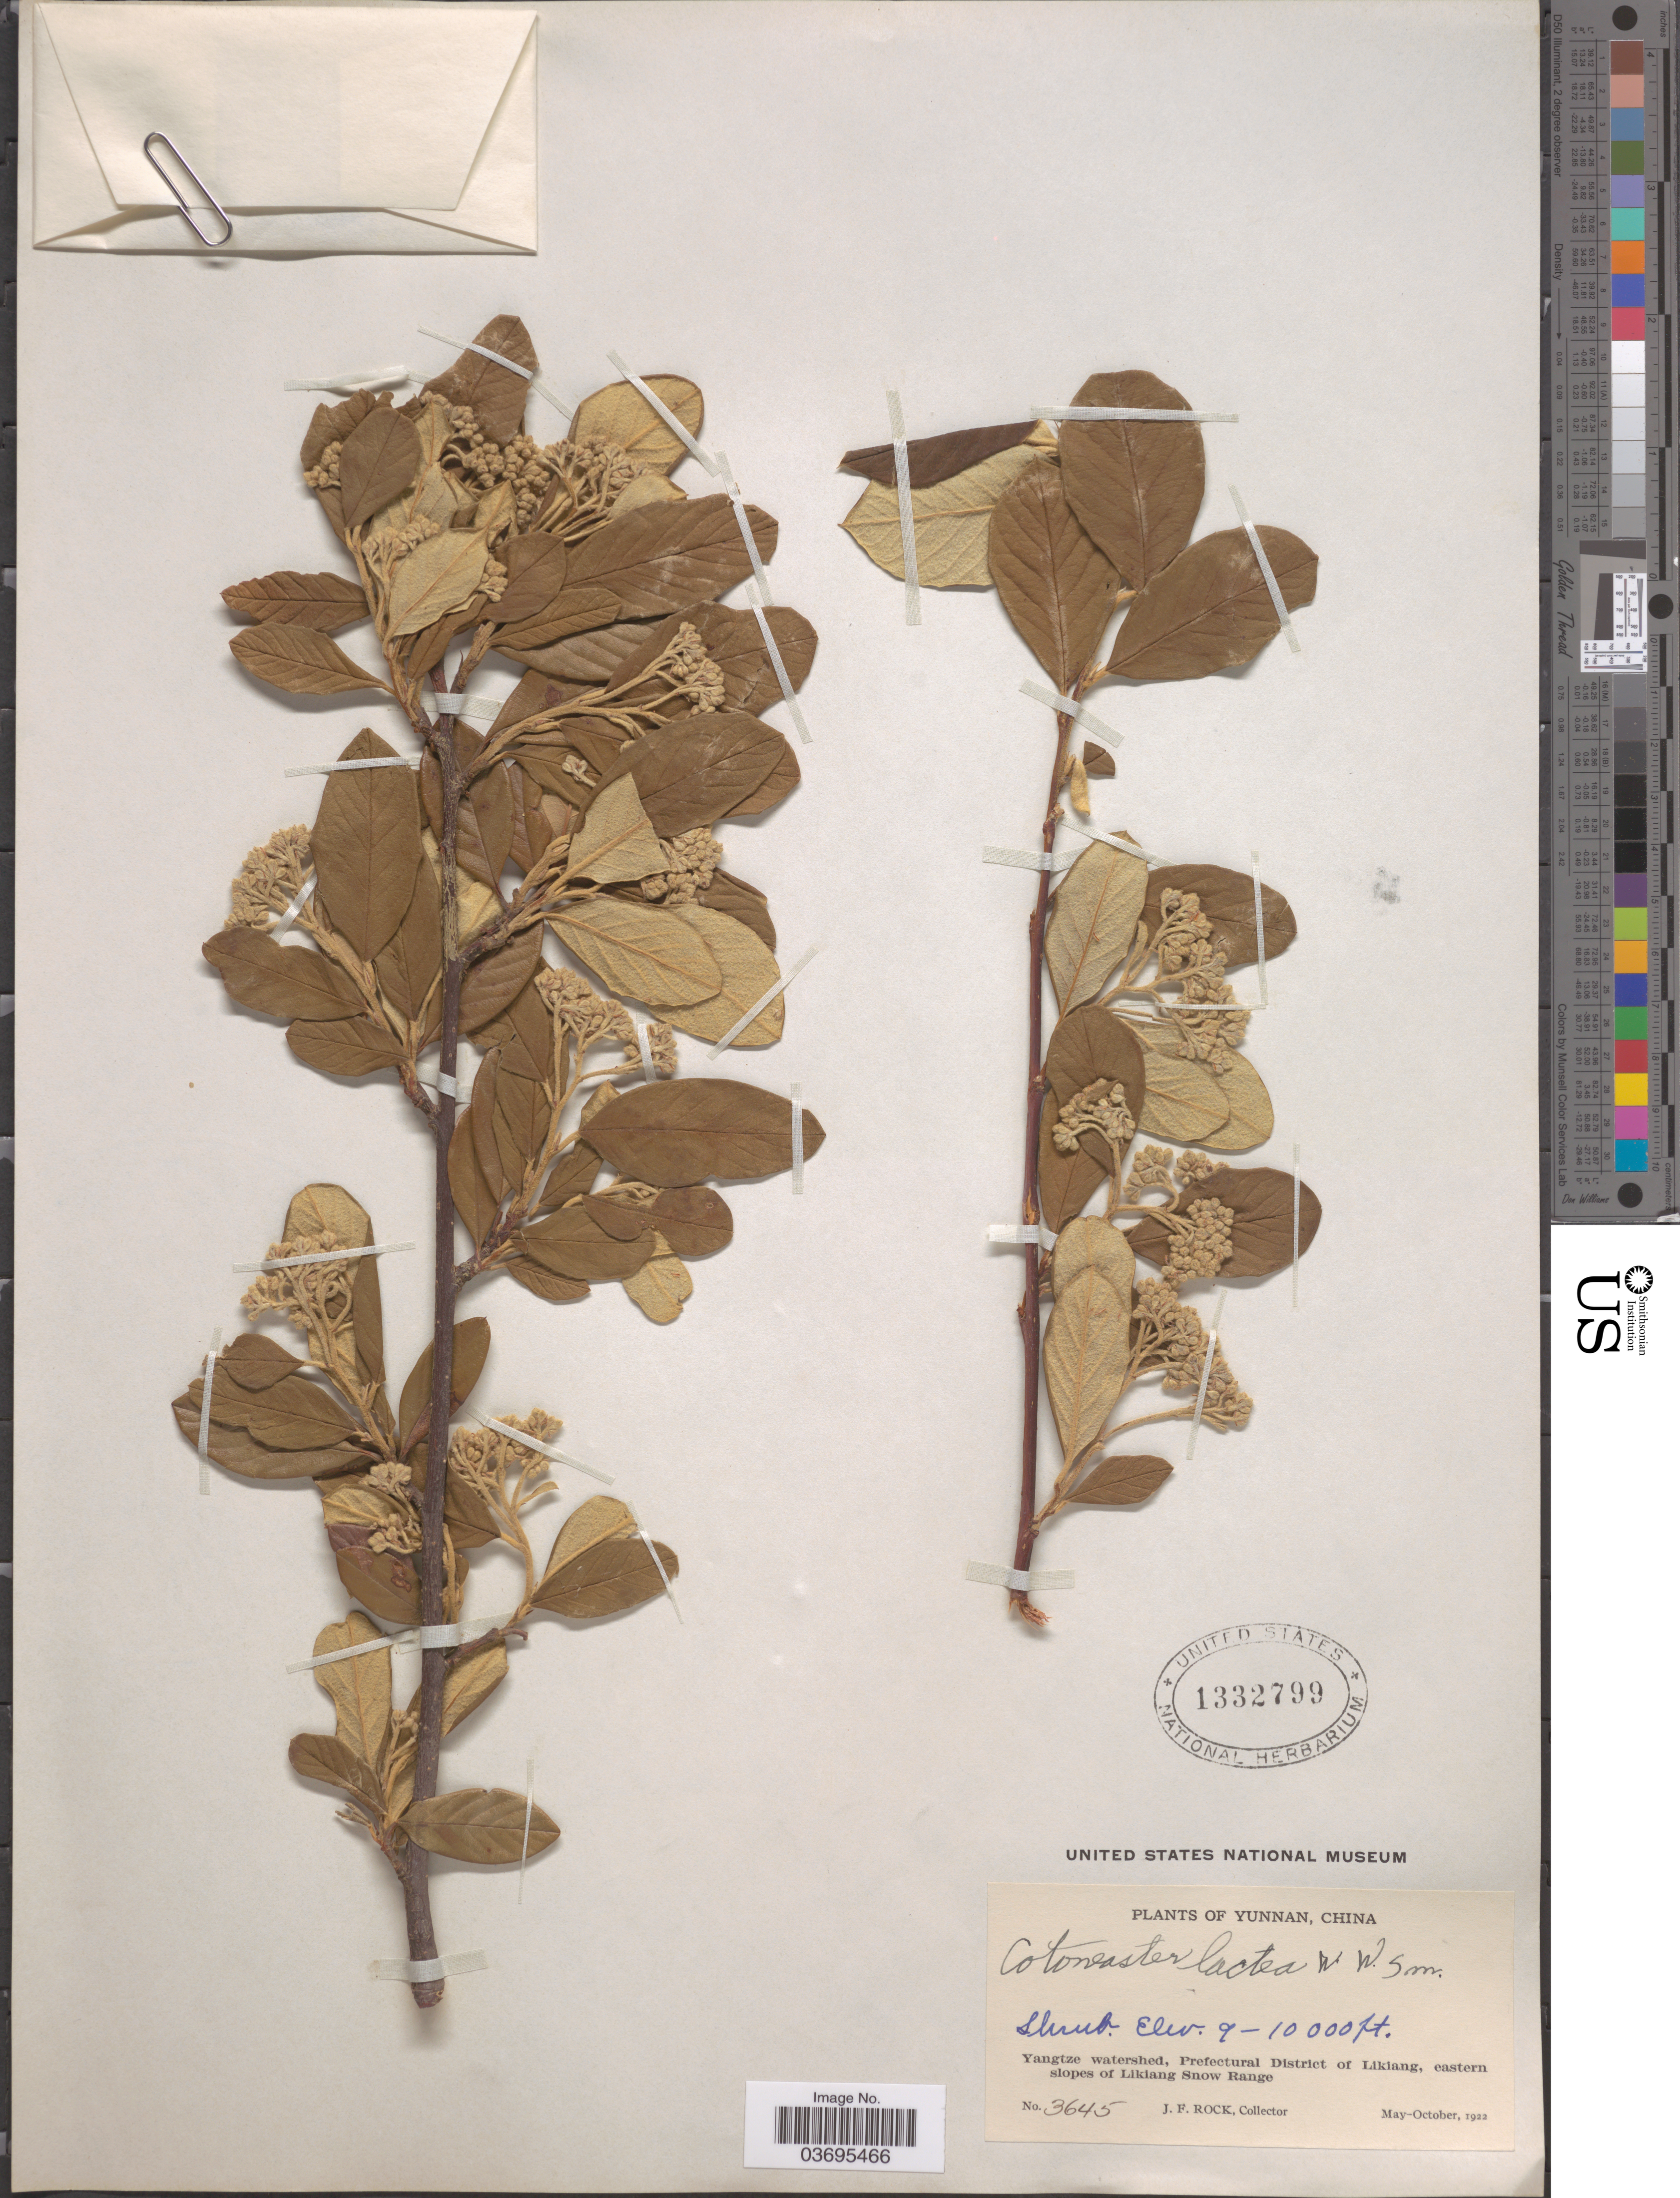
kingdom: Plantae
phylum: Tracheophyta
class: Magnoliopsida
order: Rosales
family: Rosaceae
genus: Cotoneaster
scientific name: Cotoneaster lacteus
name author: W.W. Sm.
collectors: J. Rock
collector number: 3645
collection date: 1922-05/1922-10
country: China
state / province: Yunnan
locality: Yangtze watershed, Prefectural District of Likiang, eastern slopes of Likiang Snow Range.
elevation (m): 2743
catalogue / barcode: US 1332799